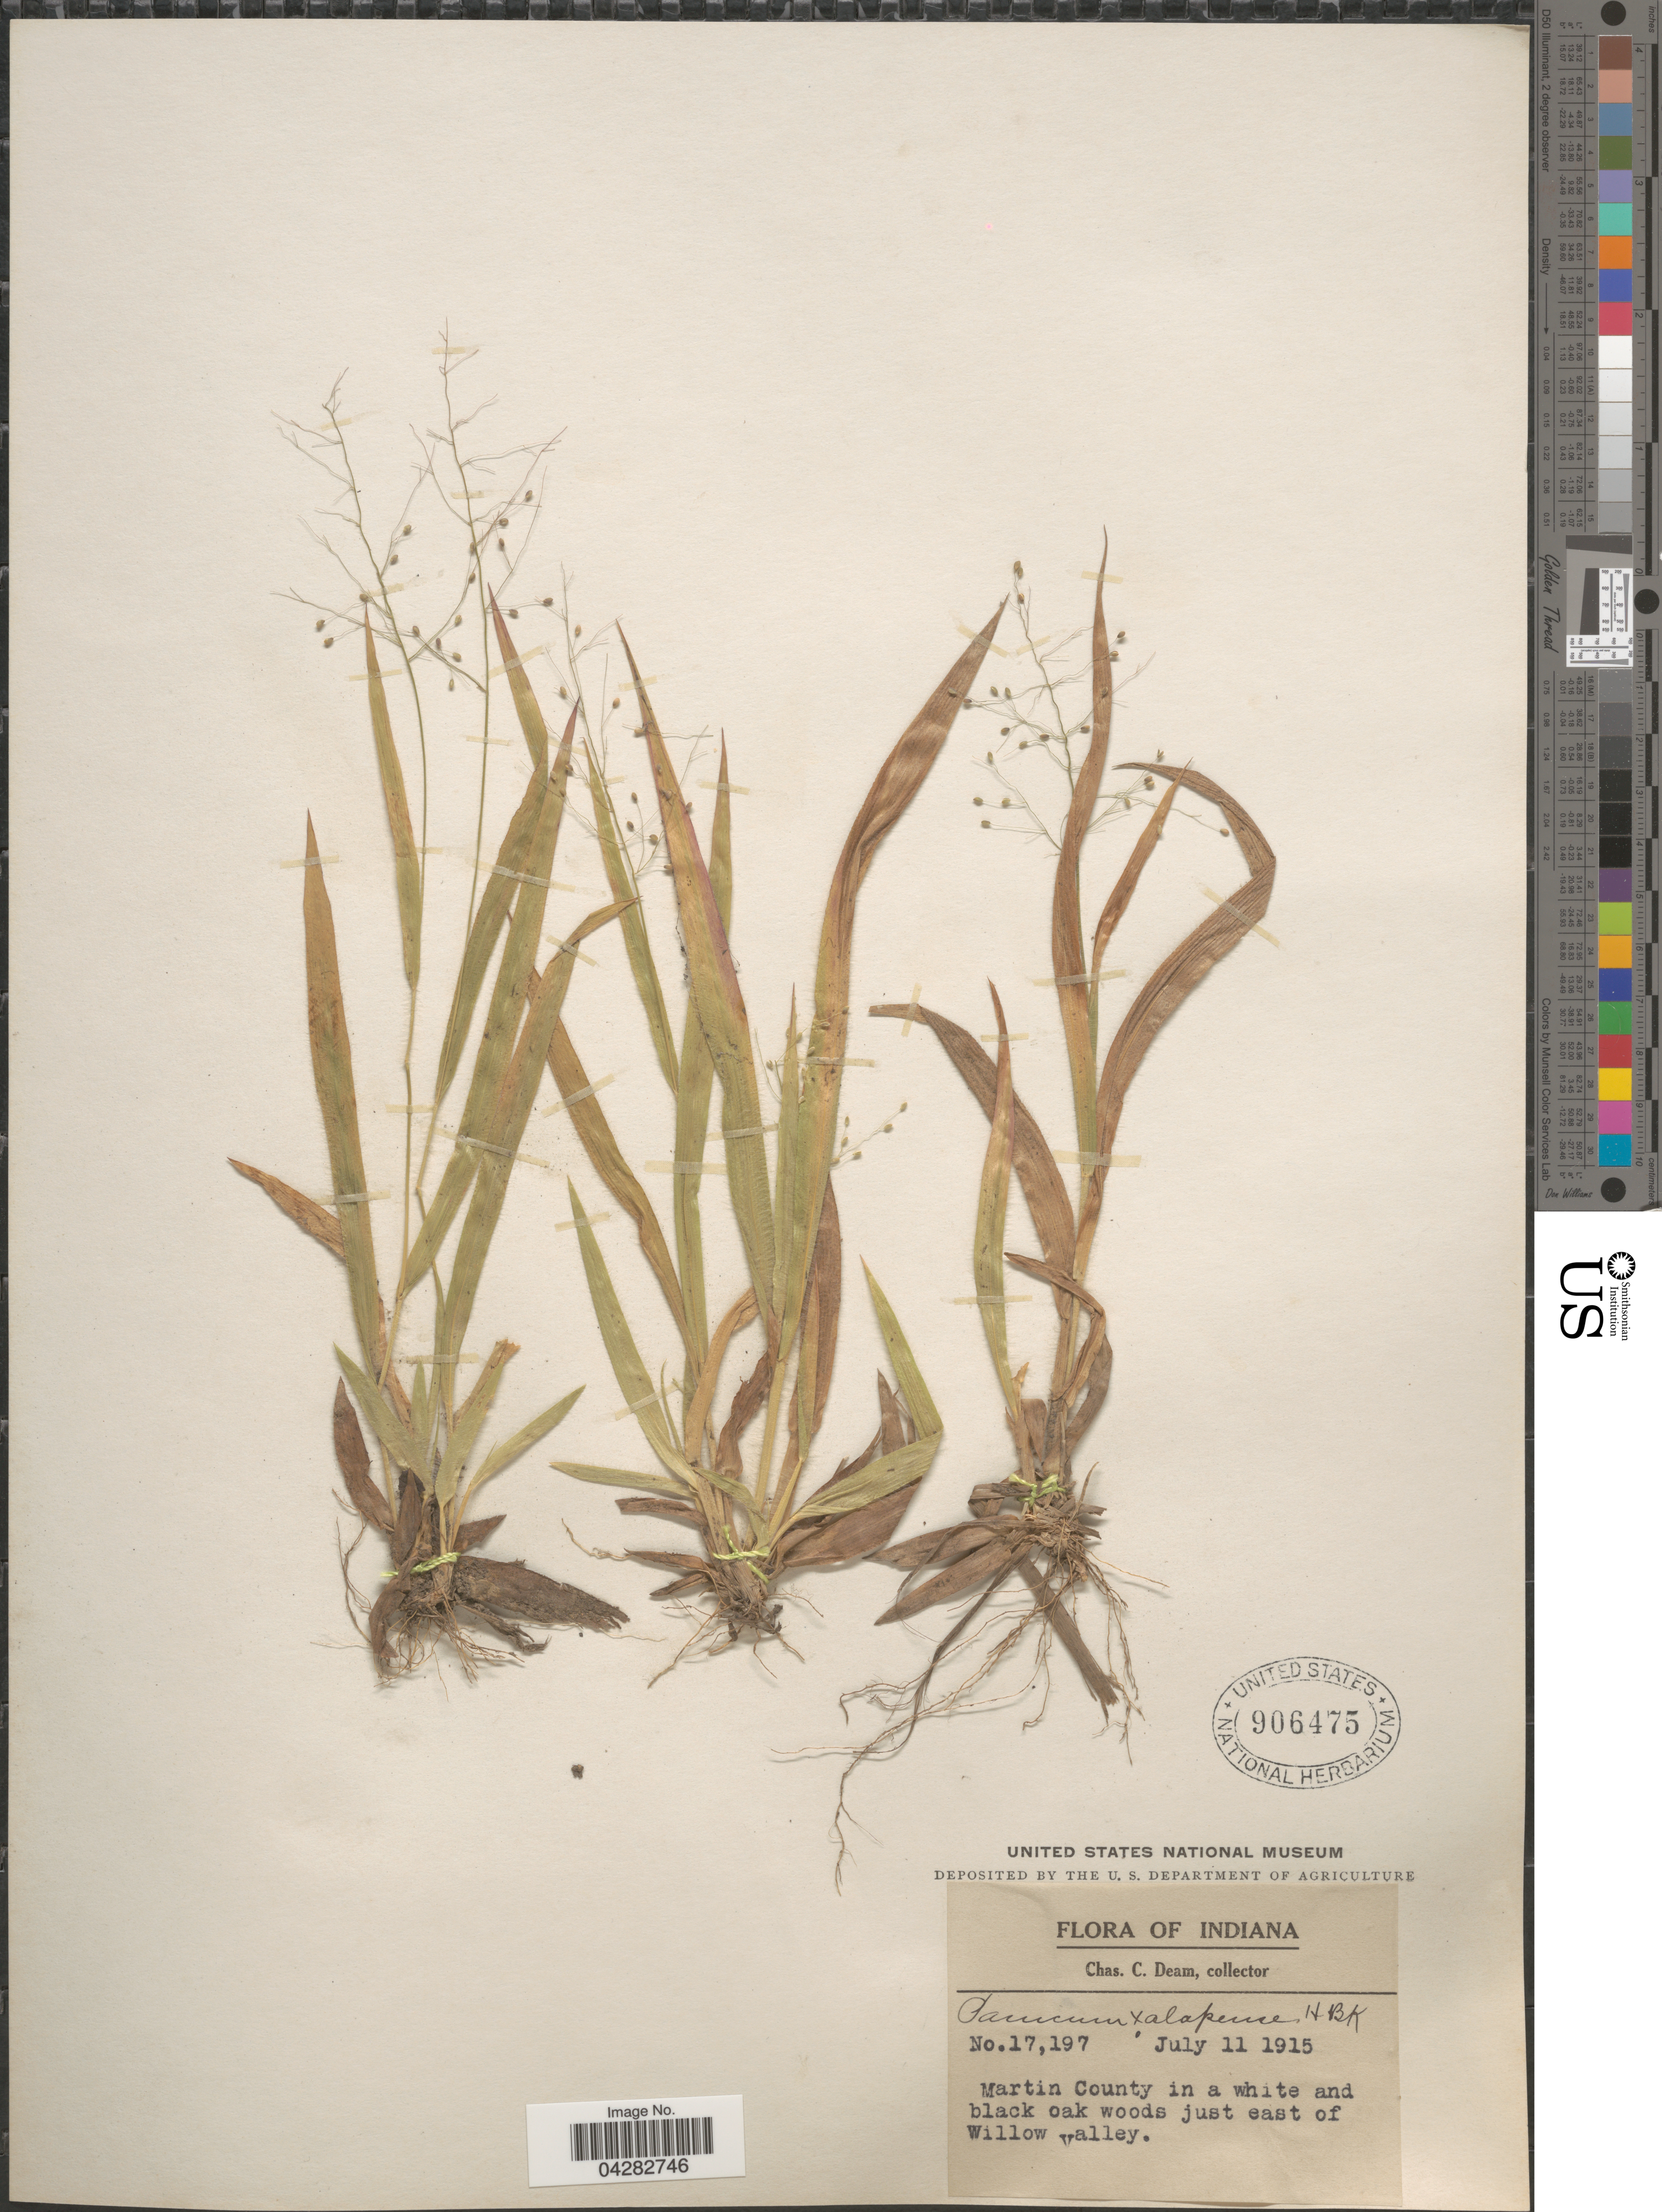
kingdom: Plantae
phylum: Tracheophyta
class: Liliopsida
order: Poales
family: Poaceae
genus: Dichanthelium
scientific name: Dichanthelium laxiflorum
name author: (Lam.) Gould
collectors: C. C. Deam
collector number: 17197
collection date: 1915-07-11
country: United States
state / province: Indiana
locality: Martin County in a white and black oak woods just east of Willow valley.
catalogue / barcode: US 906475